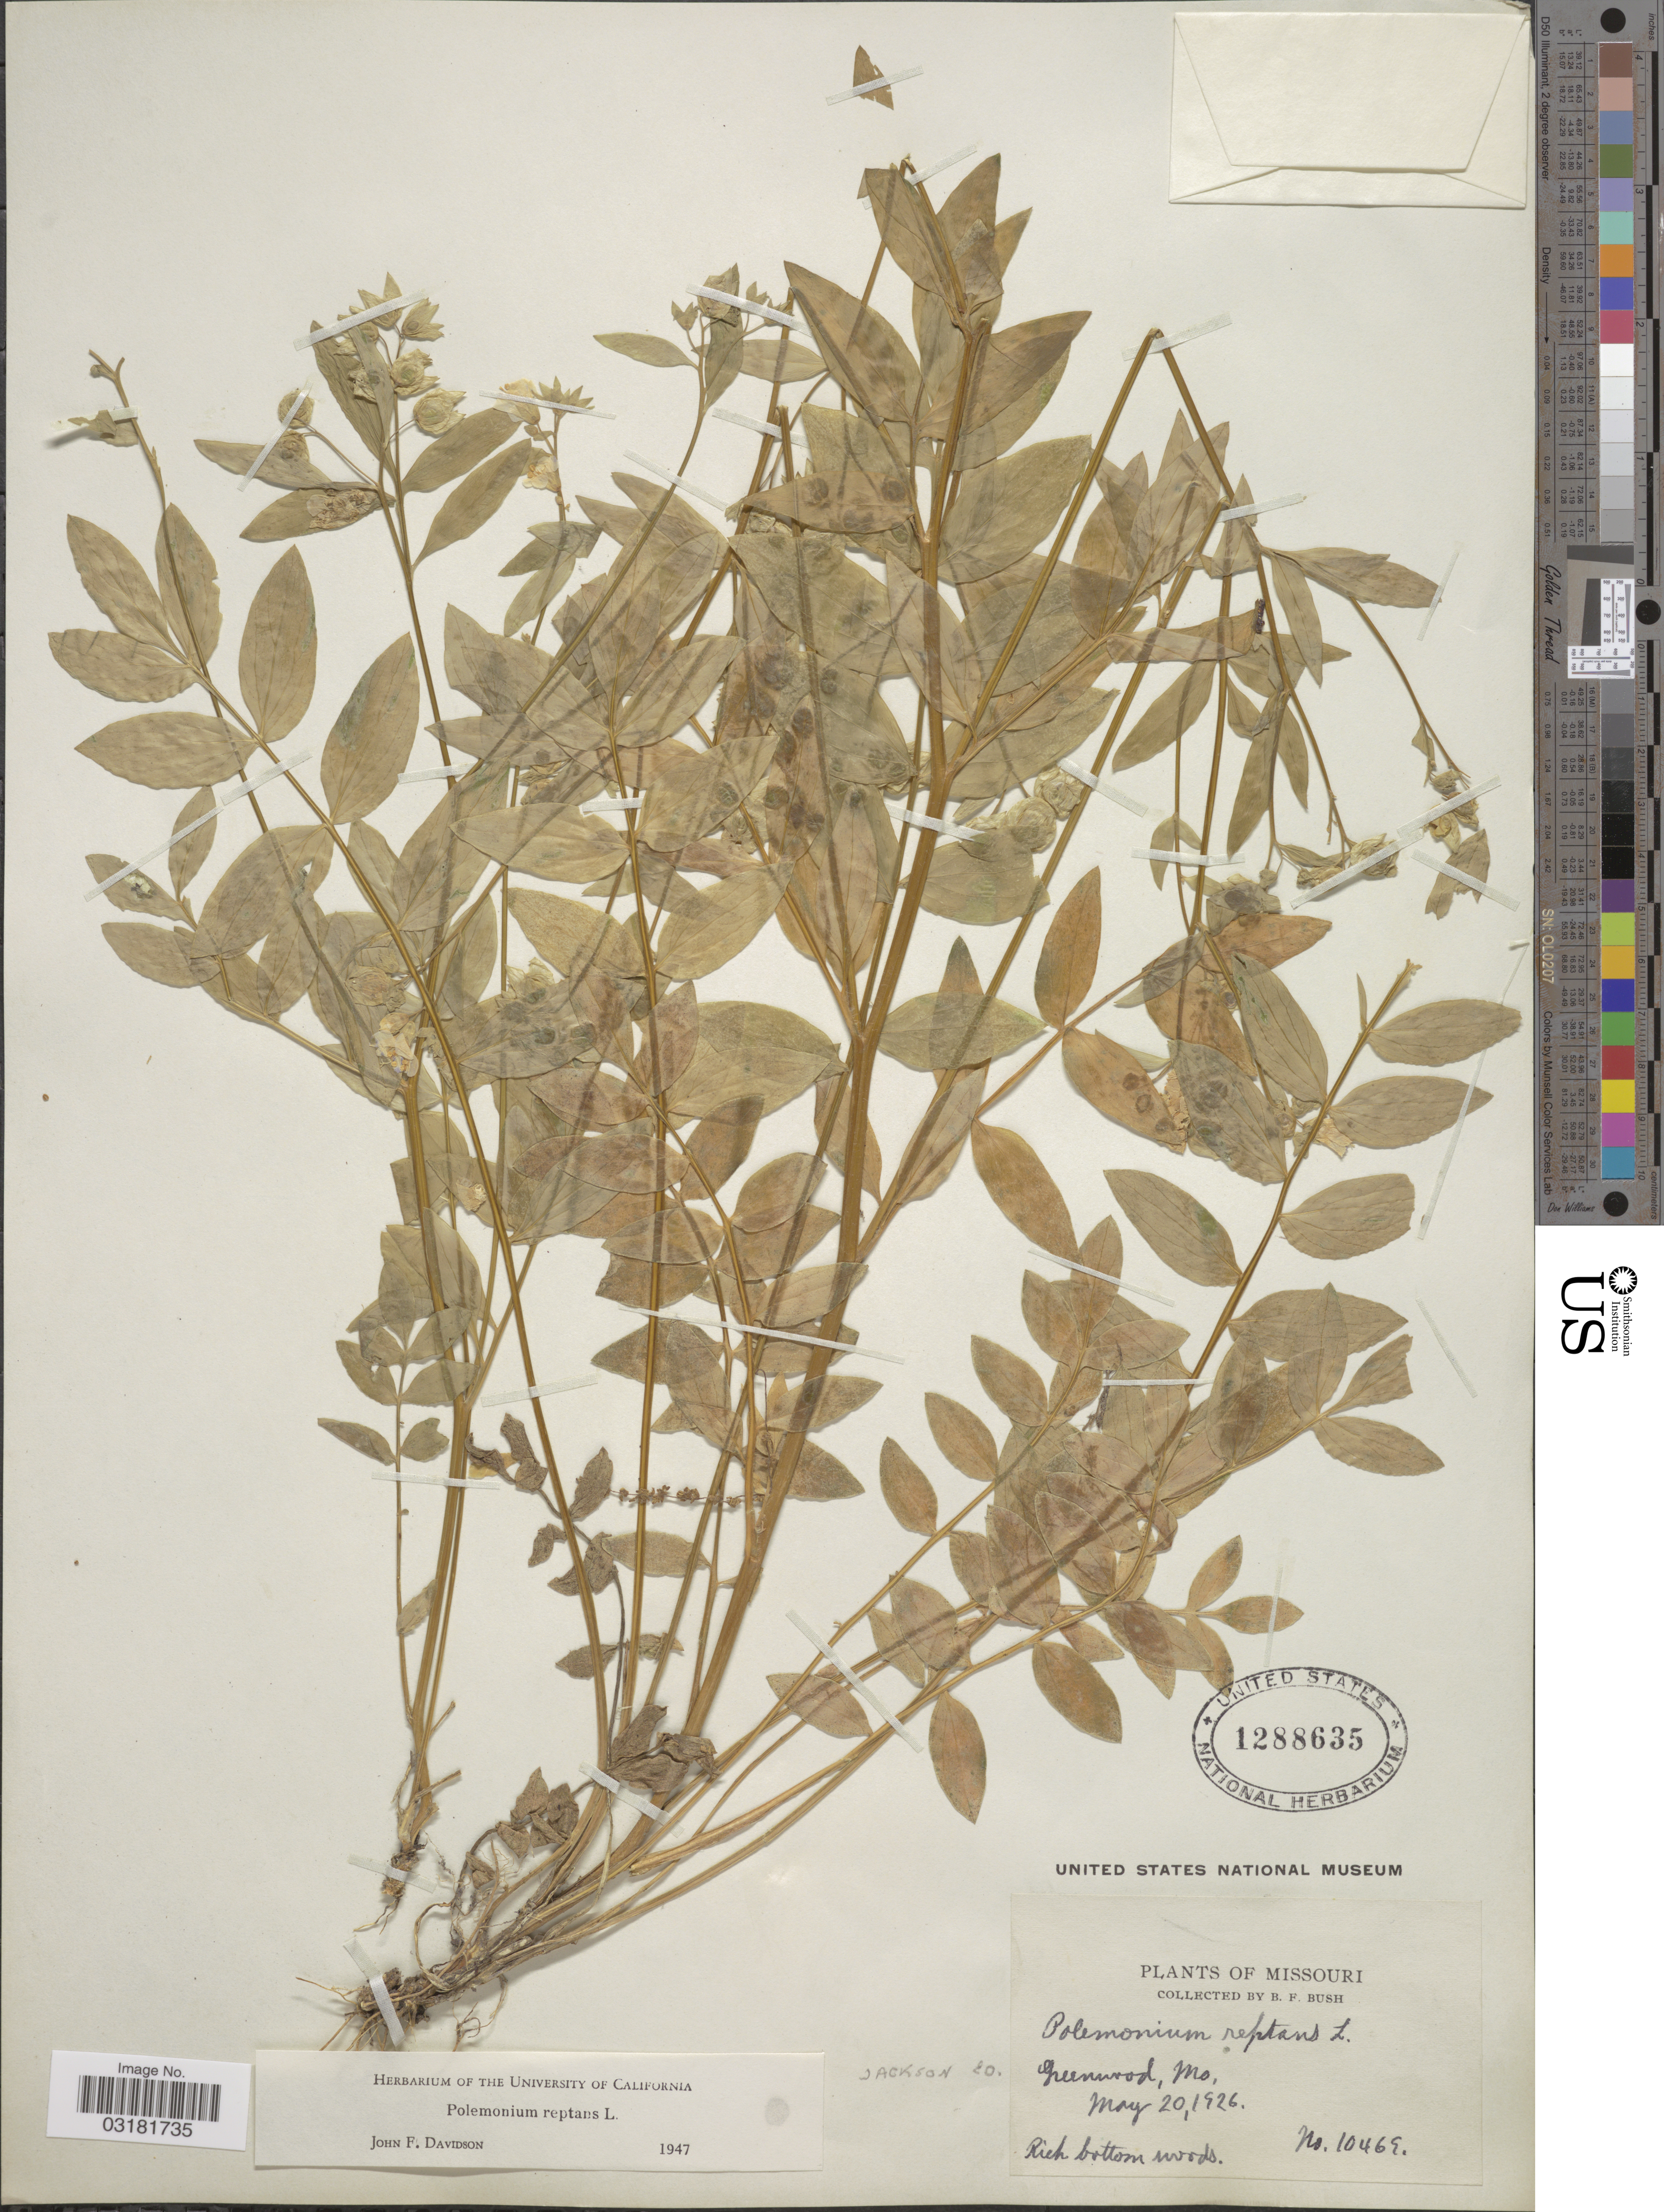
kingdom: Plantae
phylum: Tracheophyta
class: Magnoliopsida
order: Ericales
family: Polemoniaceae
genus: Polemonium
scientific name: Polemonium reptans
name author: L.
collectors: B. F. Bush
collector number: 10469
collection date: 1926-05-20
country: United States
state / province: Missouri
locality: Greenwood, Mo. Jackson Co.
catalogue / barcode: US 1288635